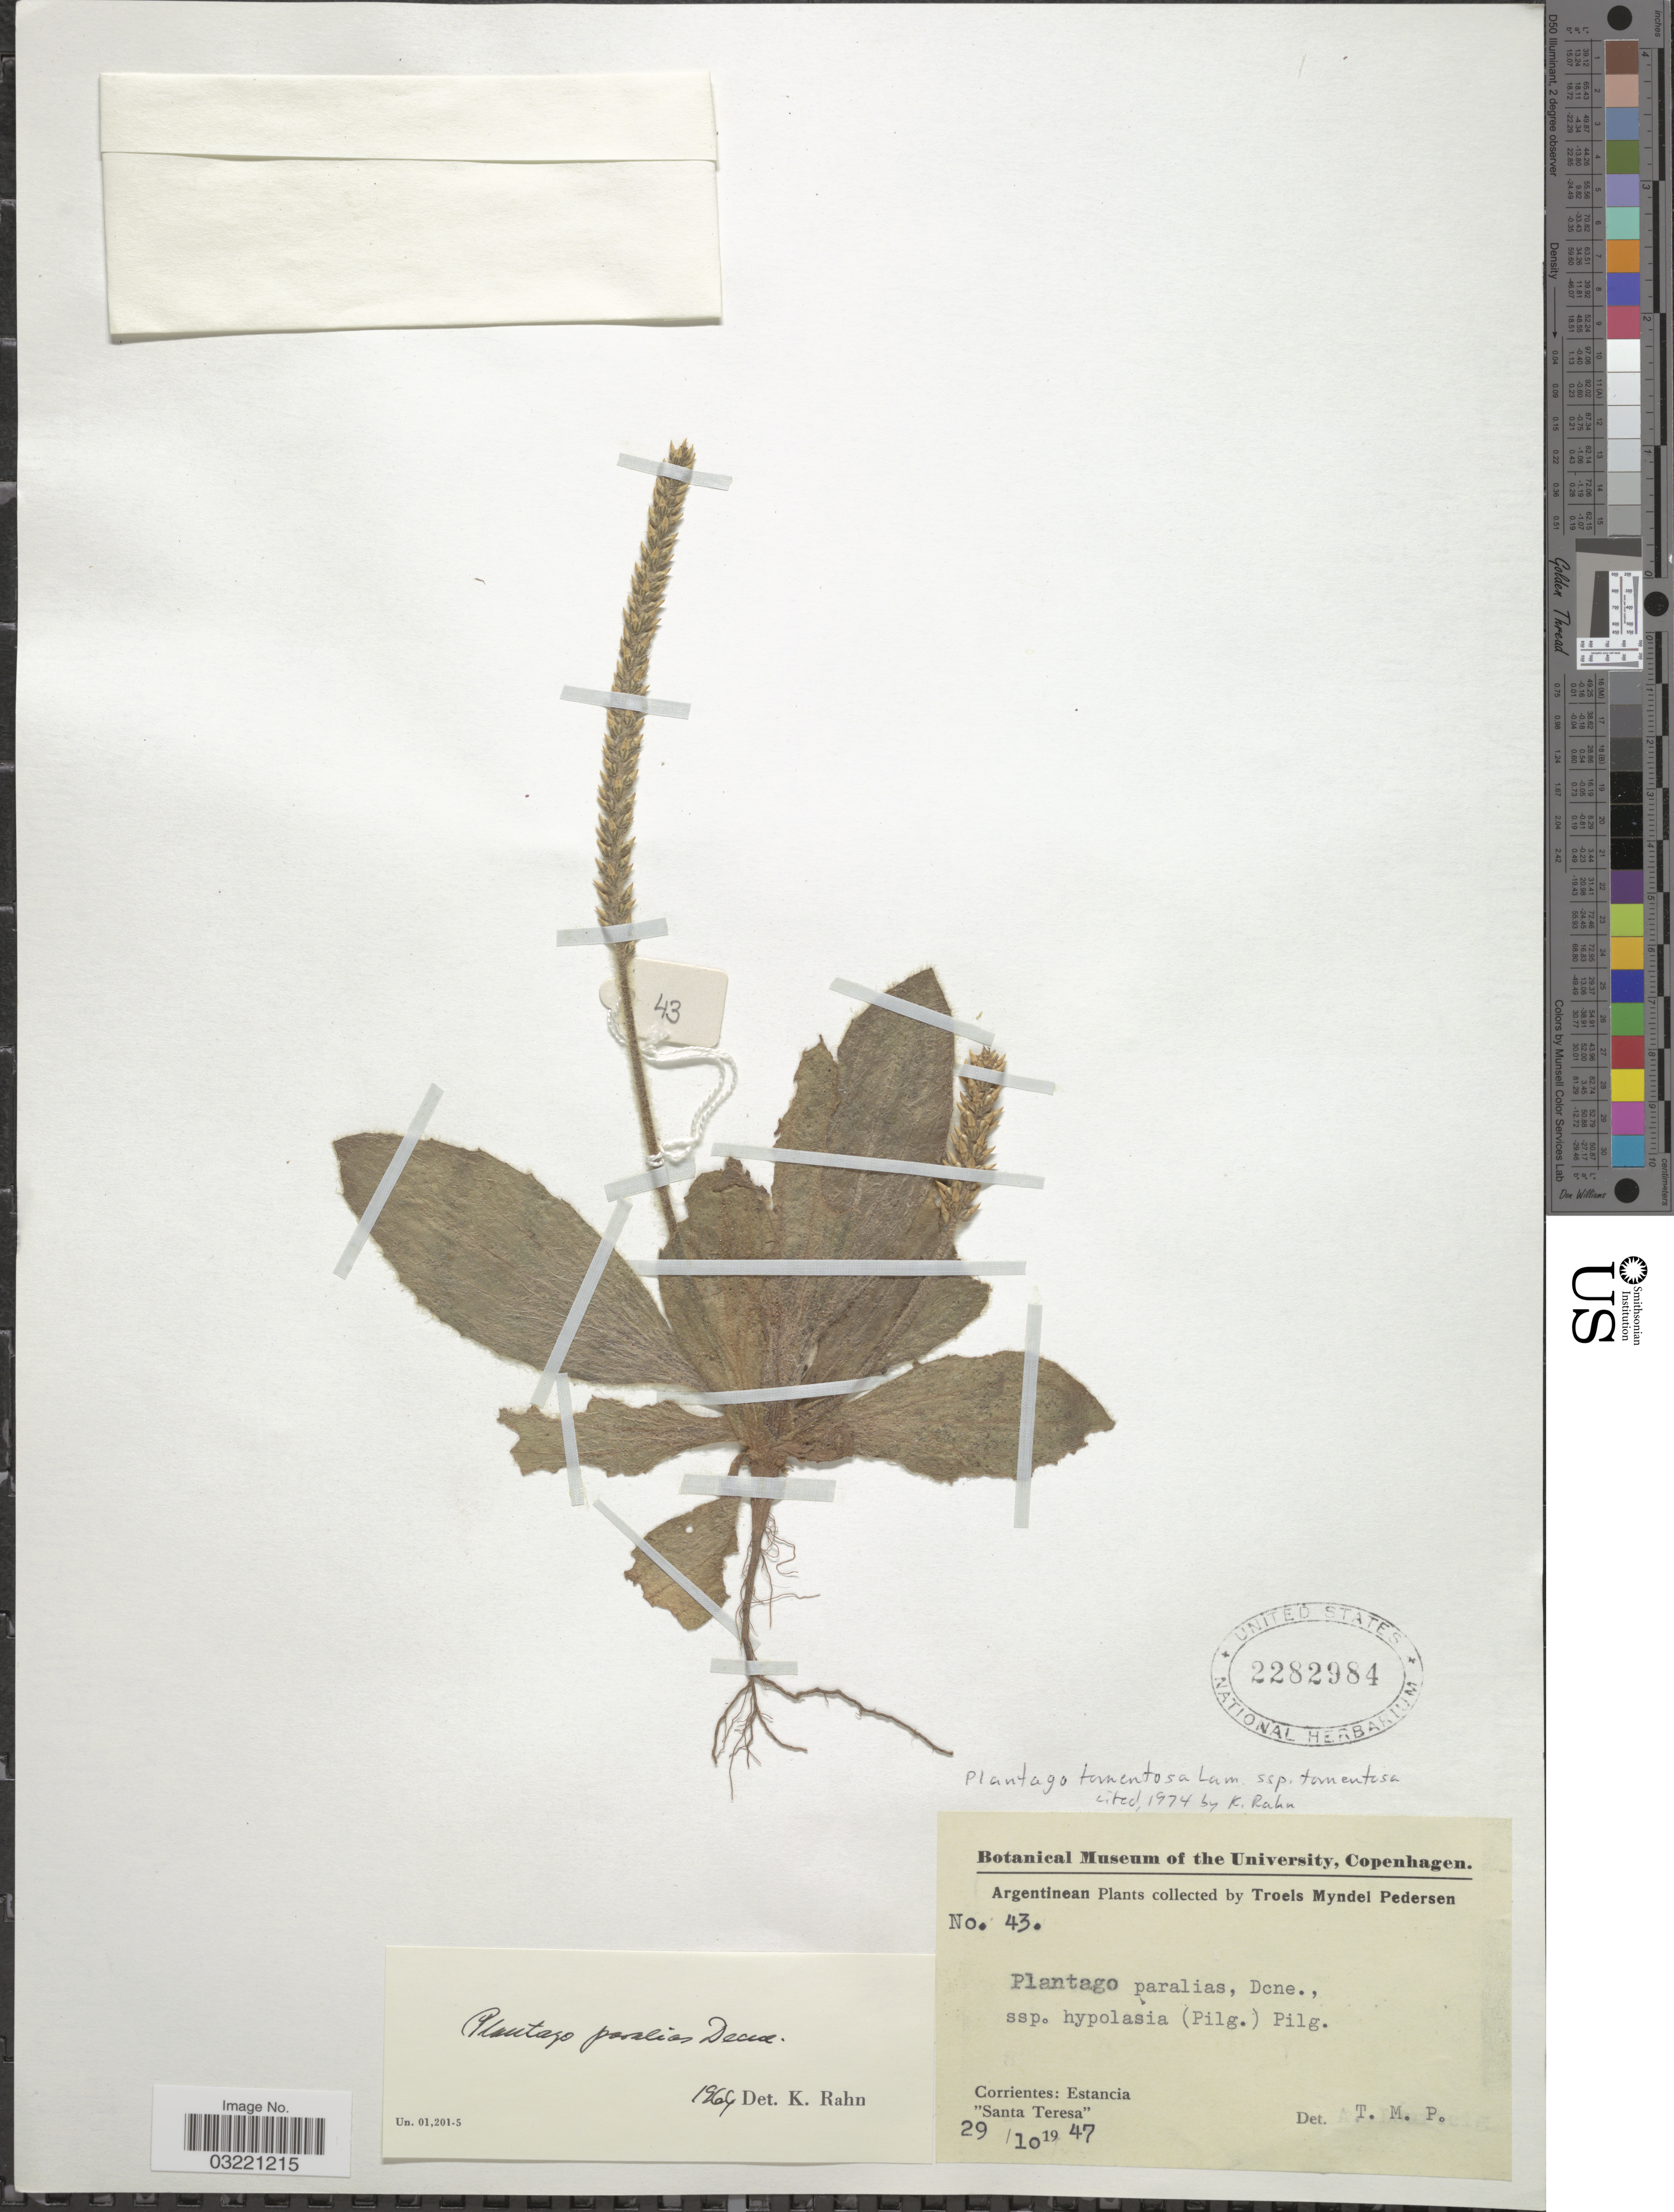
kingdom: Plantae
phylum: Tracheophyta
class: Magnoliopsida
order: Lamiales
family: Plantaginaceae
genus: Plantago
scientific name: Plantago tomentosa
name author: Lam.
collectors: T. Pederson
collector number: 43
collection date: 1947-10-29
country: Argentina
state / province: Corrientes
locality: Estancia "Santa Teresa".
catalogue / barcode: US 2282984